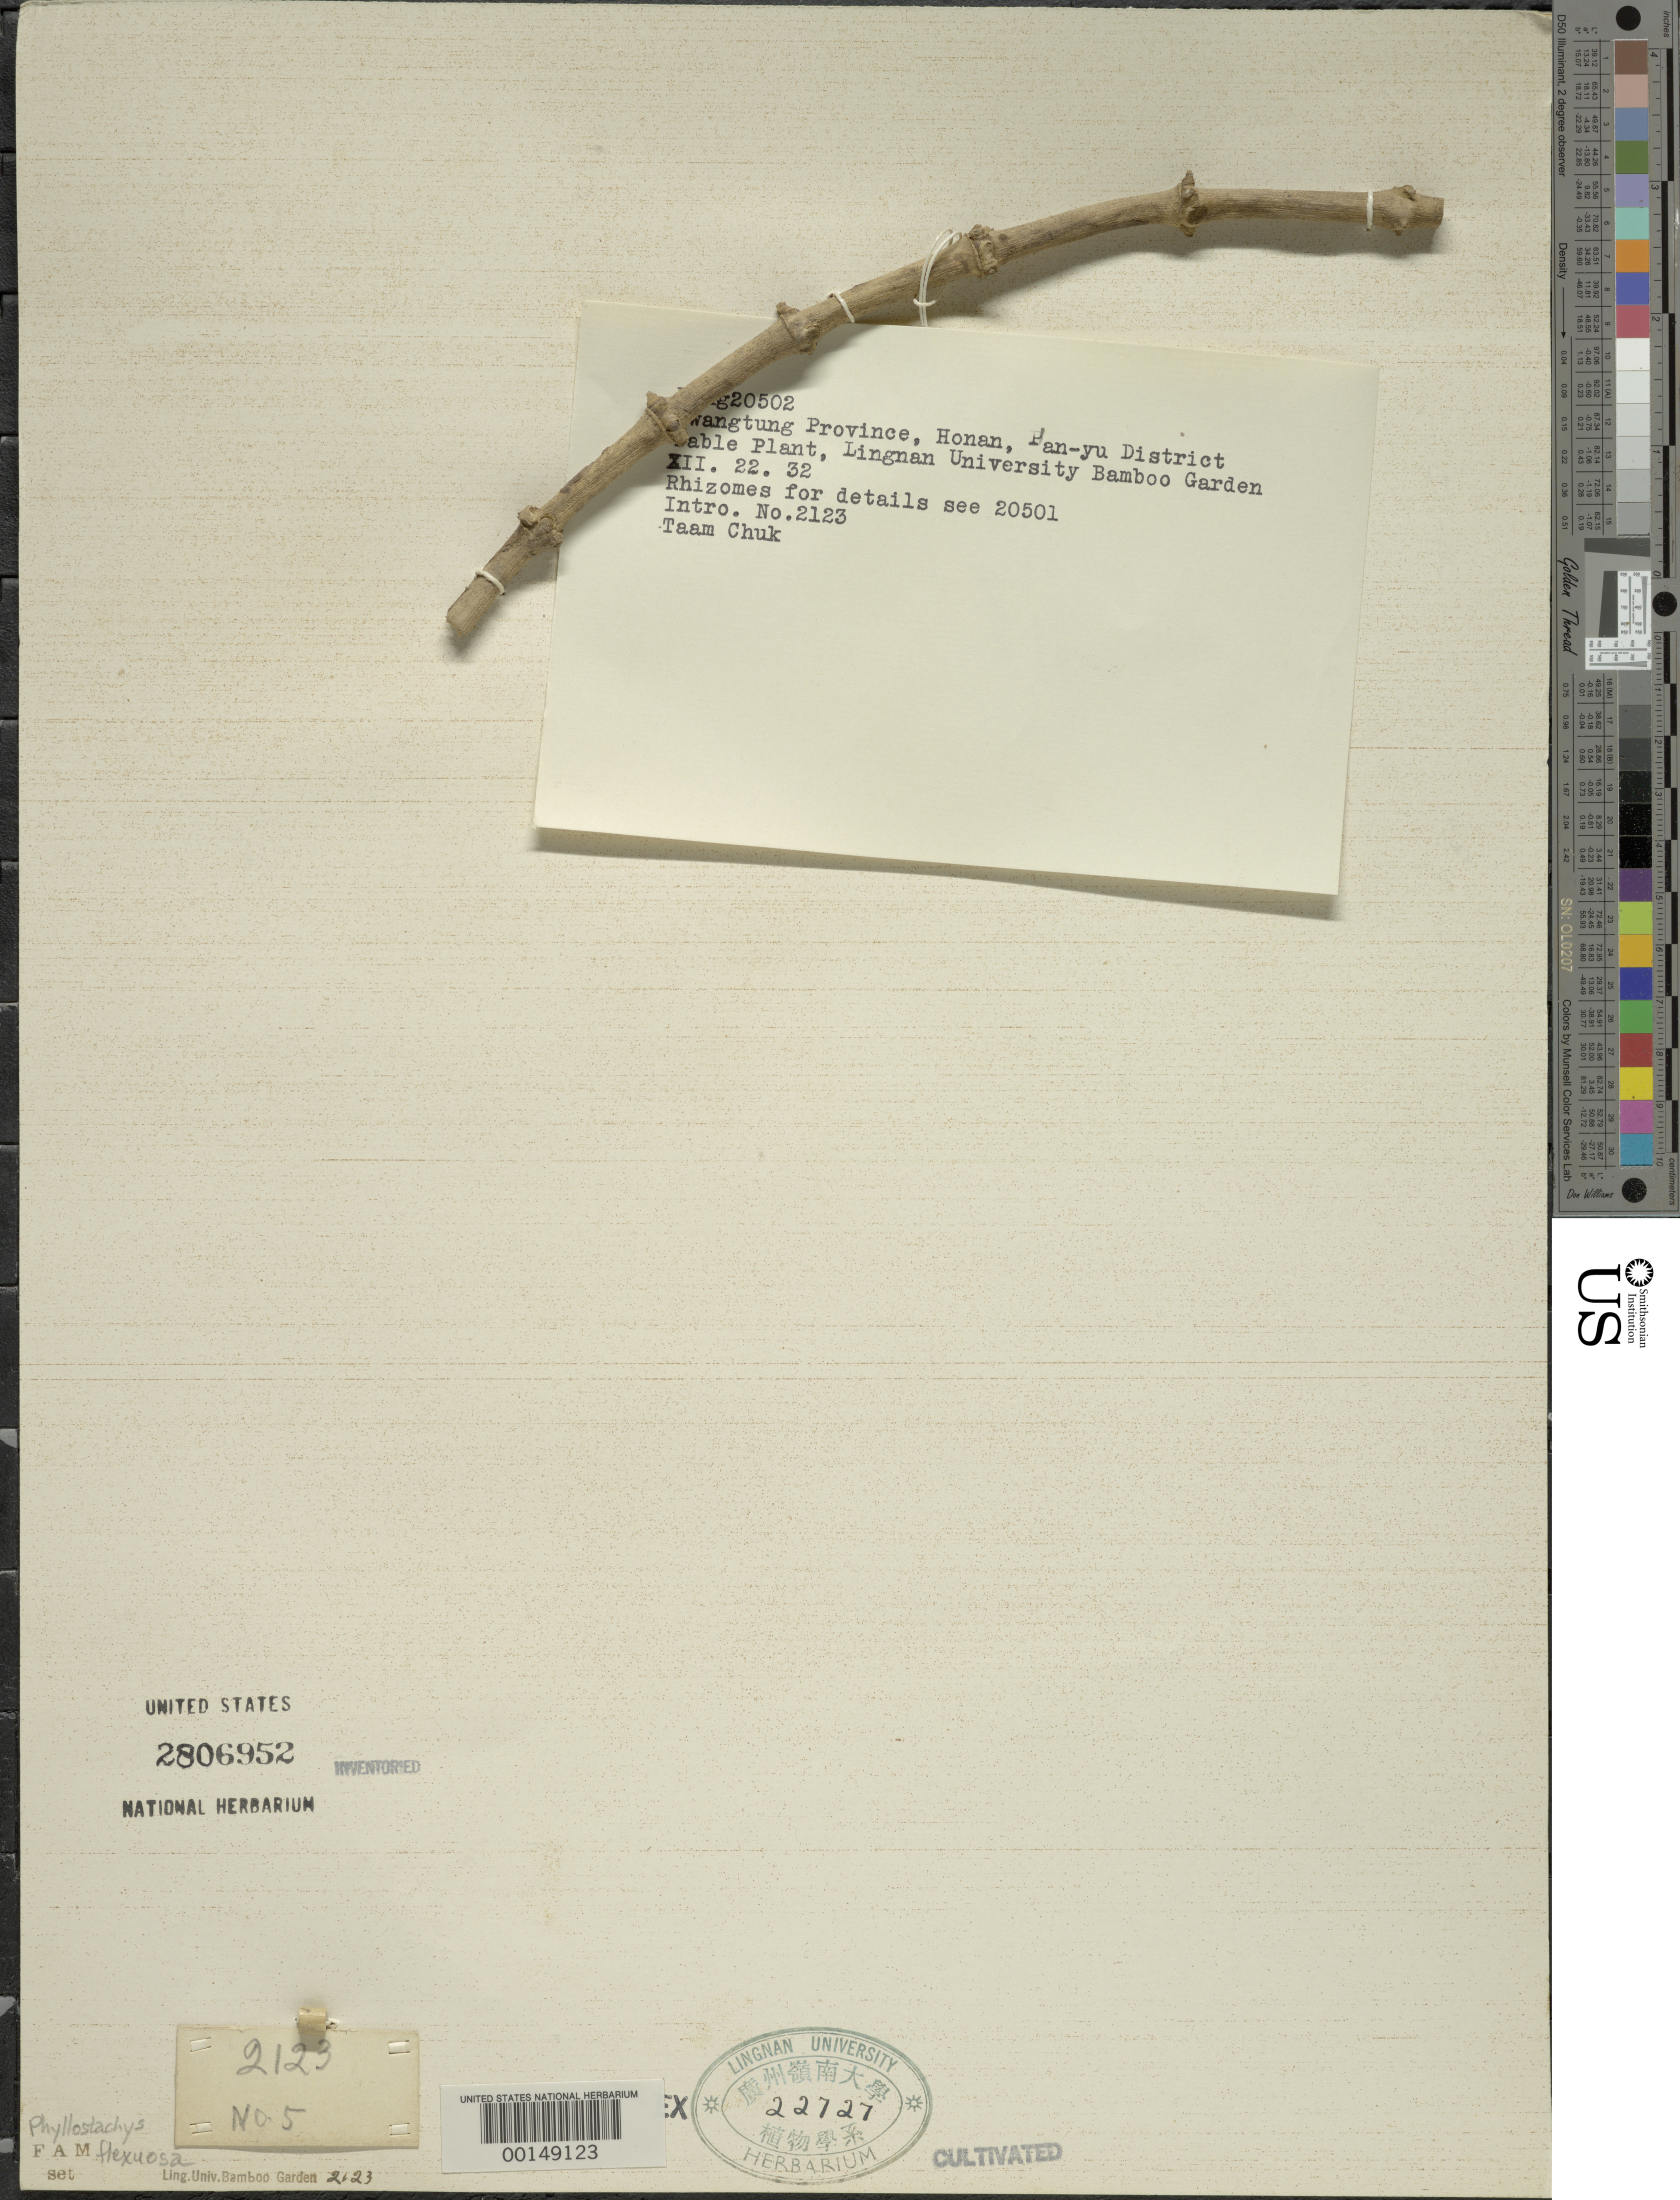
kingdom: Plantae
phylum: Tracheophyta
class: Liliopsida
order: Poales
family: Poaceae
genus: Phyllostachys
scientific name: Phyllostachys flexuosa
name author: Rivière & C. Rivière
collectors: H. L. Fung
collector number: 20502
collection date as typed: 22 Dec 1932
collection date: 1932-12-22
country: China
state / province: Guangdong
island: Honam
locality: Honan, poon yu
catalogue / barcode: US 2806952